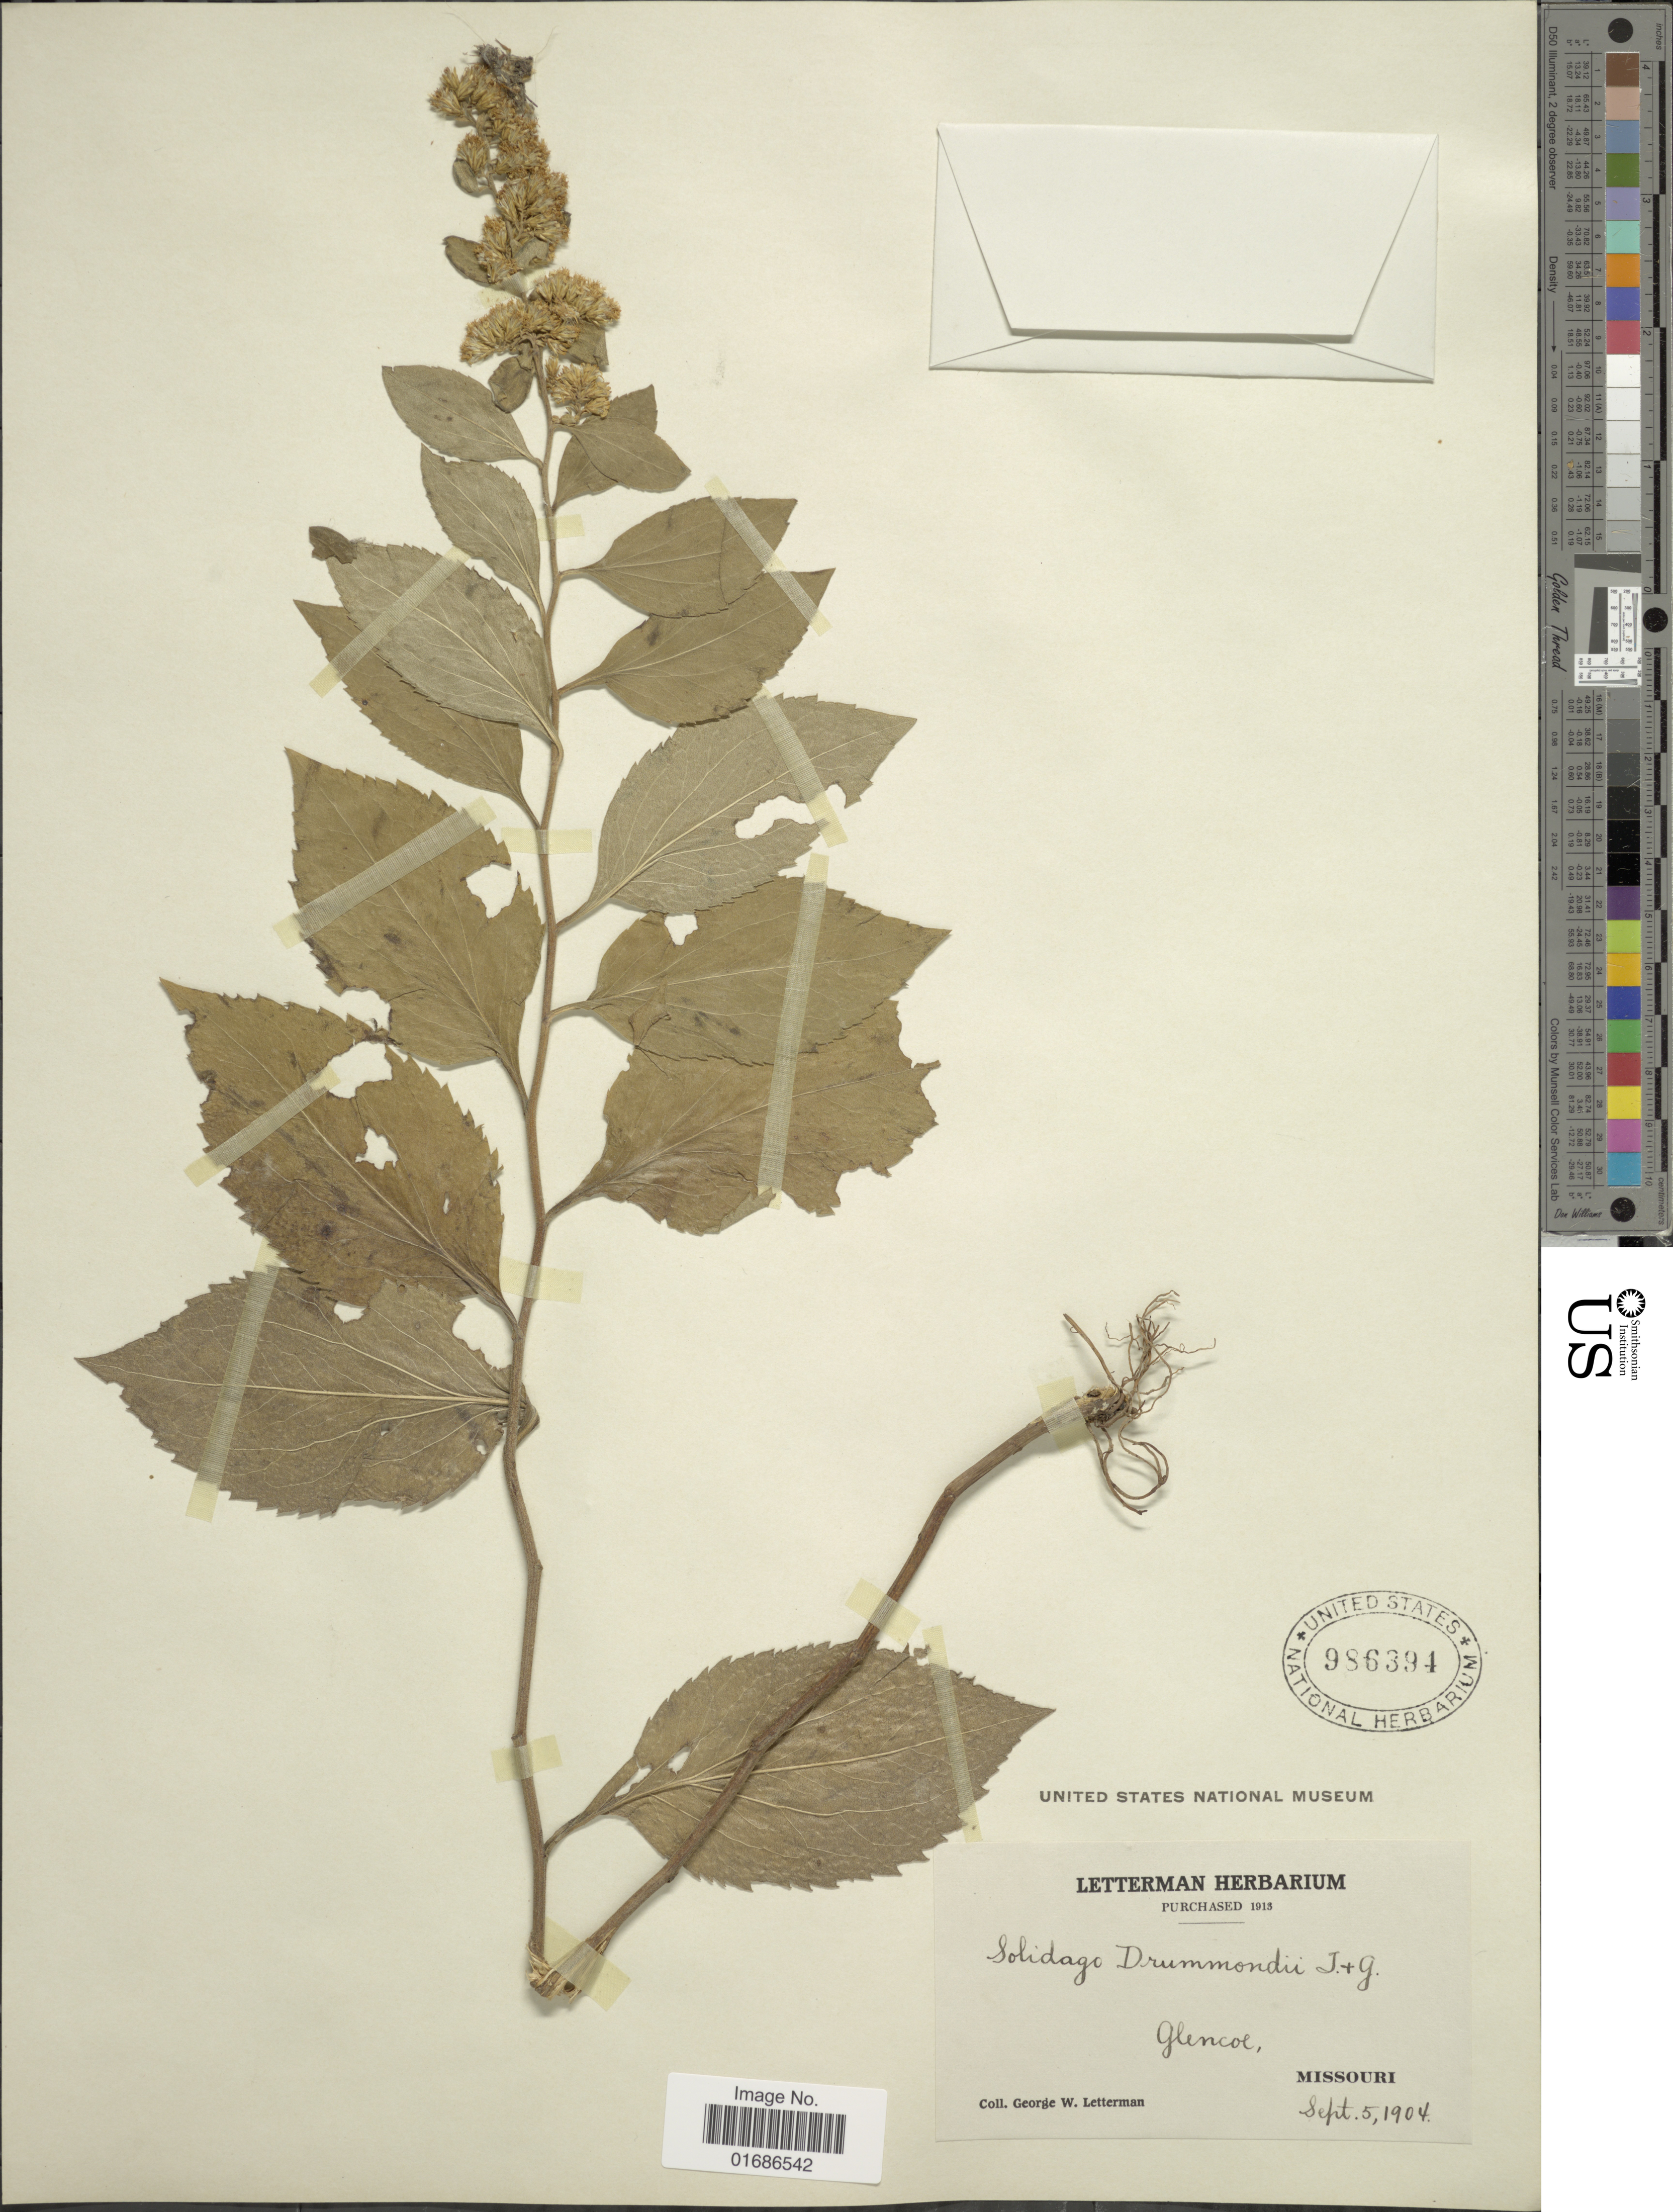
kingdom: Plantae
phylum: Tracheophyta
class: Magnoliopsida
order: Asterales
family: Asteraceae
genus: Solidago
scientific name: Solidago drummondii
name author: Torr. & A. Gray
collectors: G. W. Letterman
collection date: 1904-09-05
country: United States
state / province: Missouri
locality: Glencoe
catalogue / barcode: US 986394